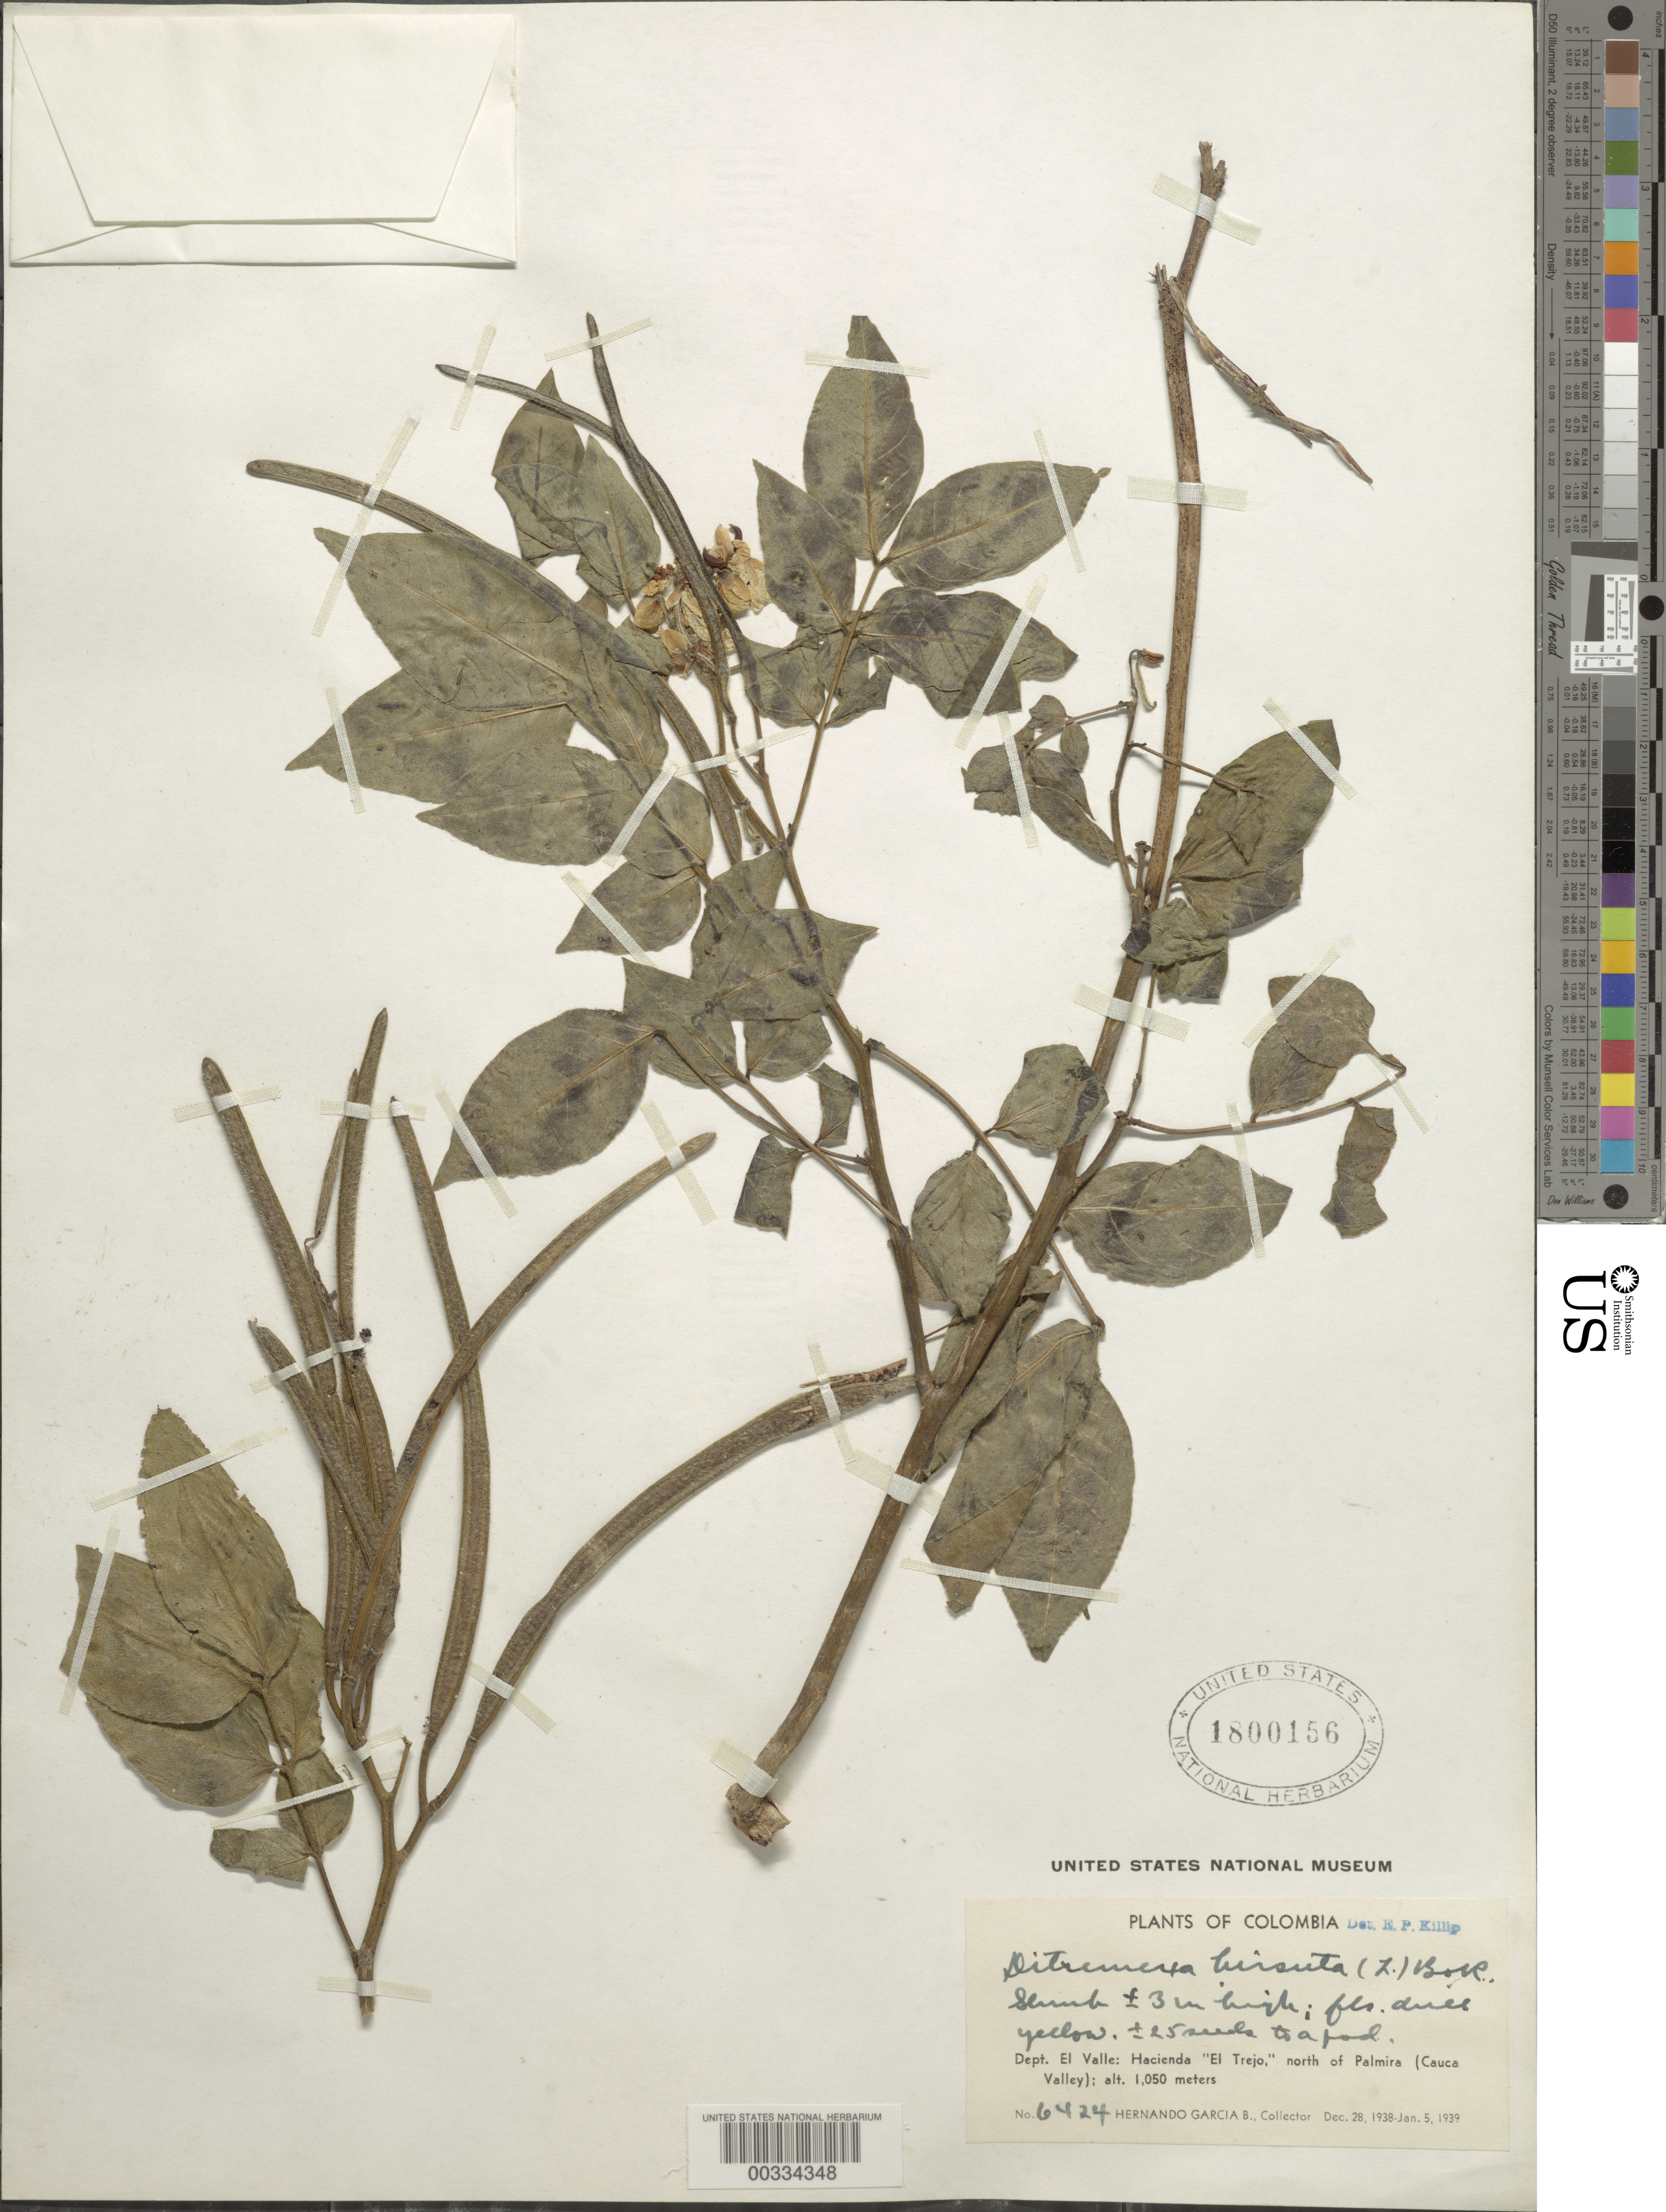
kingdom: Plantae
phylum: Tracheophyta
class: Magnoliopsida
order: Fabales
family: Fabaceae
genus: Senna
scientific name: Senna hirsuta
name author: (L.) H.S. Irwin & Barneby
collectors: H. García Barriga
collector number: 6424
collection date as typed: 28 Dec 1938 to 05 Jan 1939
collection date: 1938-12-28/1939-01-05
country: Colombia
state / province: Valle del Cauca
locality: Hacienda "El Trejo", N of Palmira (Cauca Valley)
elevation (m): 1050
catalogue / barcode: US 1800156